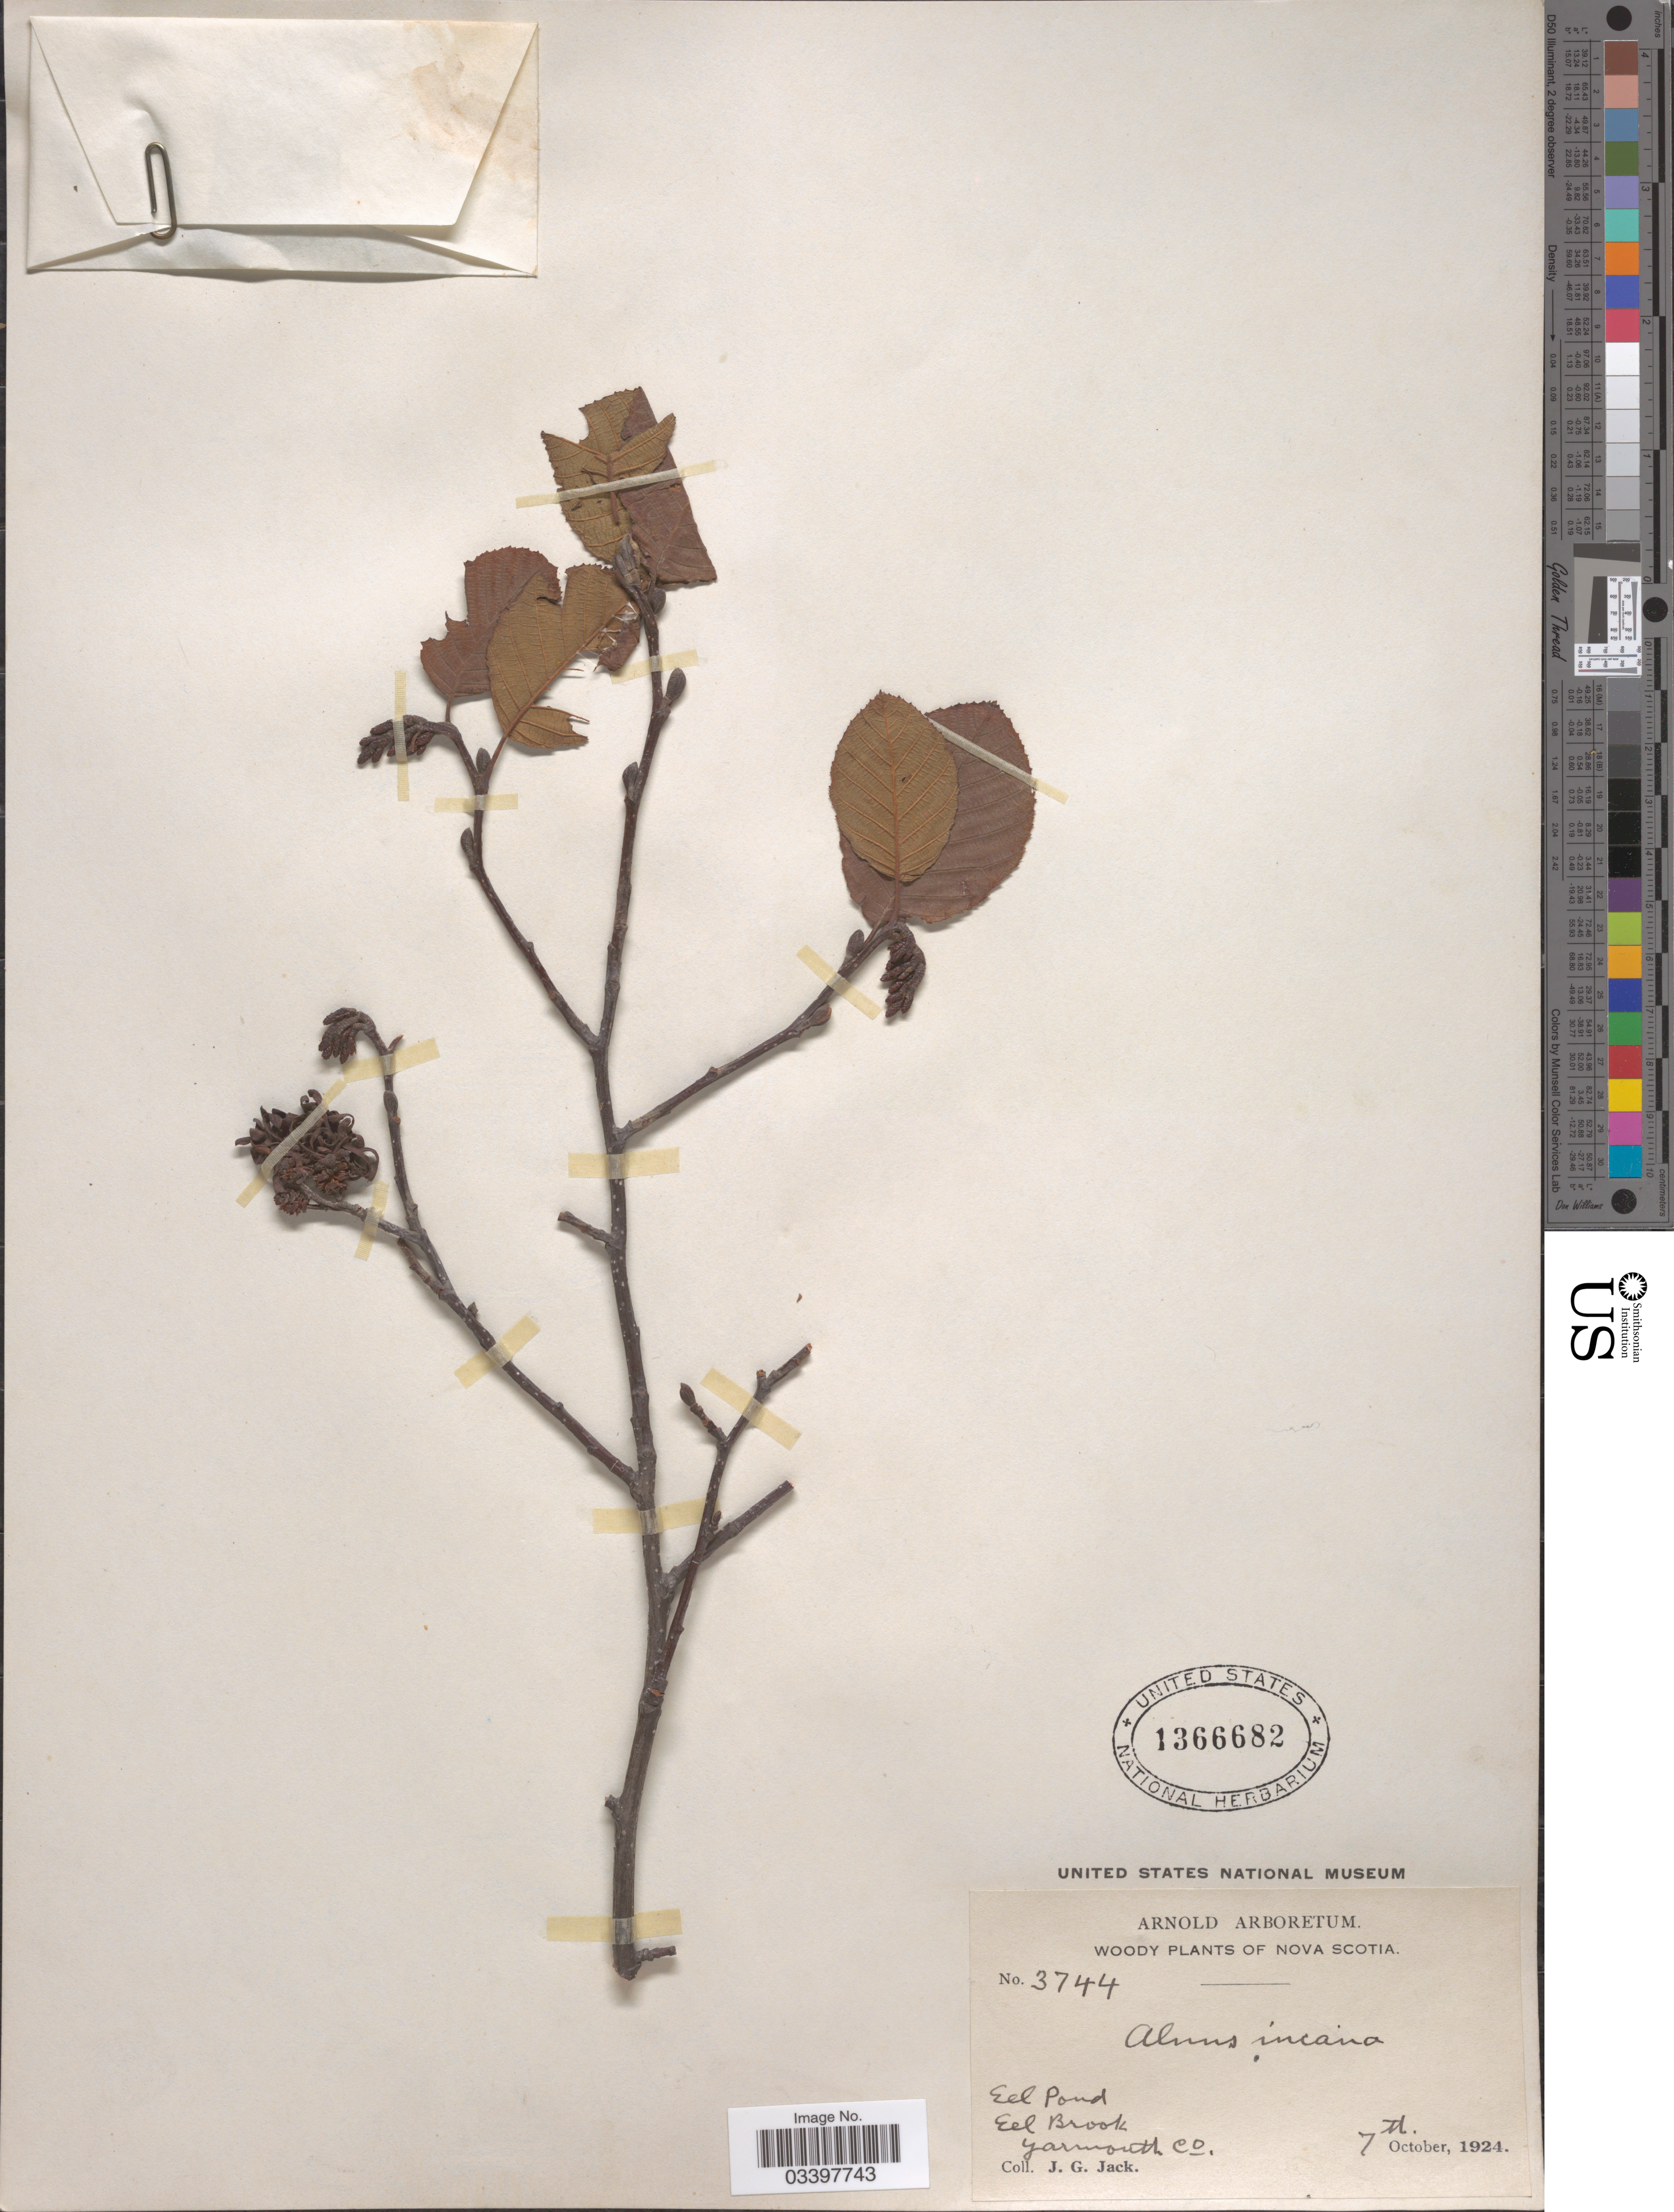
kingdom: Plantae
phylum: Tracheophyta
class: Magnoliopsida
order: Fagales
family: Betulaceae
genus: Alnus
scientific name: Alnus incana subsp. rugosa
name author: (Du Roi) R.T. Clausen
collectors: J. G. Jack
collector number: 3744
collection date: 1924-10-07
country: Canada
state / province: Nova Scotia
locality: Eel Pond, Eel Brook, Yarmouth Co.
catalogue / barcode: US 1366682